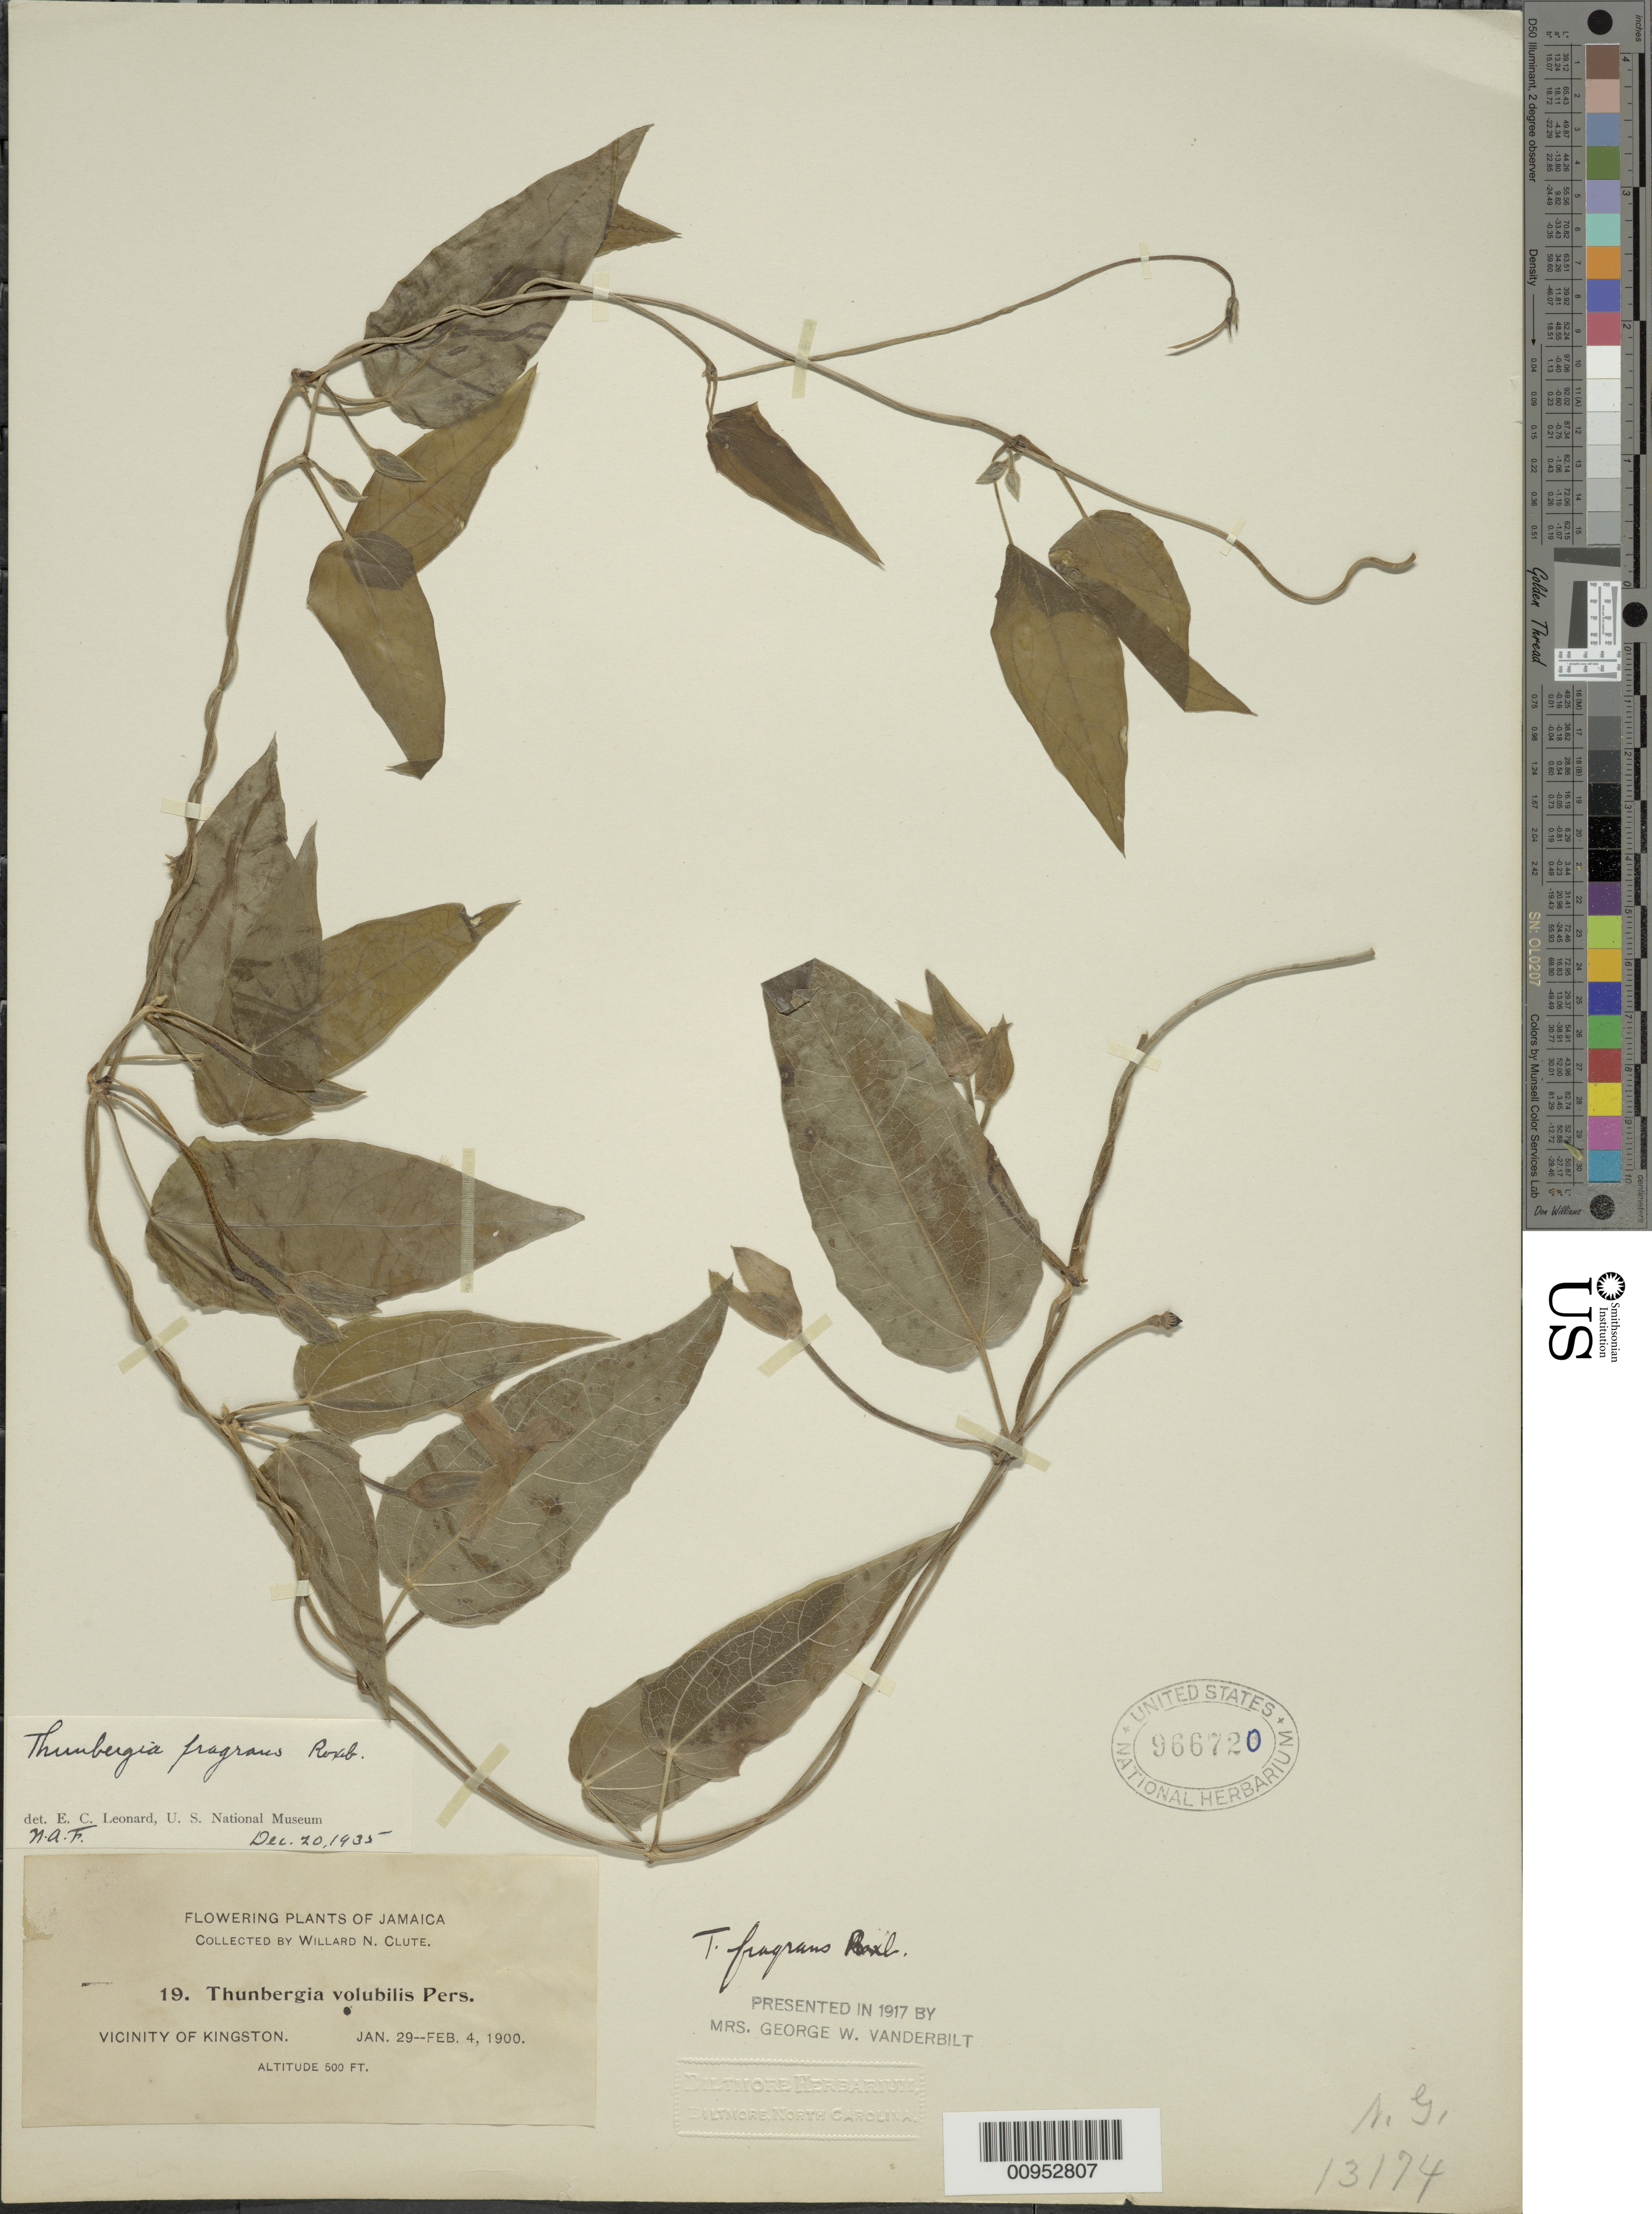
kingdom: Plantae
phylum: Tracheophyta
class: Magnoliopsida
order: Lamiales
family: Acanthaceae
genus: Thunbergia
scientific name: Thunbergia fragrans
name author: Roxb.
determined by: Leonard, Emery C., (US)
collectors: W. N. Clute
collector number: s.n. [19?]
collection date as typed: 29 Jan 1900 to 04 Feb 1900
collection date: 1900-01-29/1900-02-04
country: Jamaica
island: Jamaica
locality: Vicinity of Kingston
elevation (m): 152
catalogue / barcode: US 966720